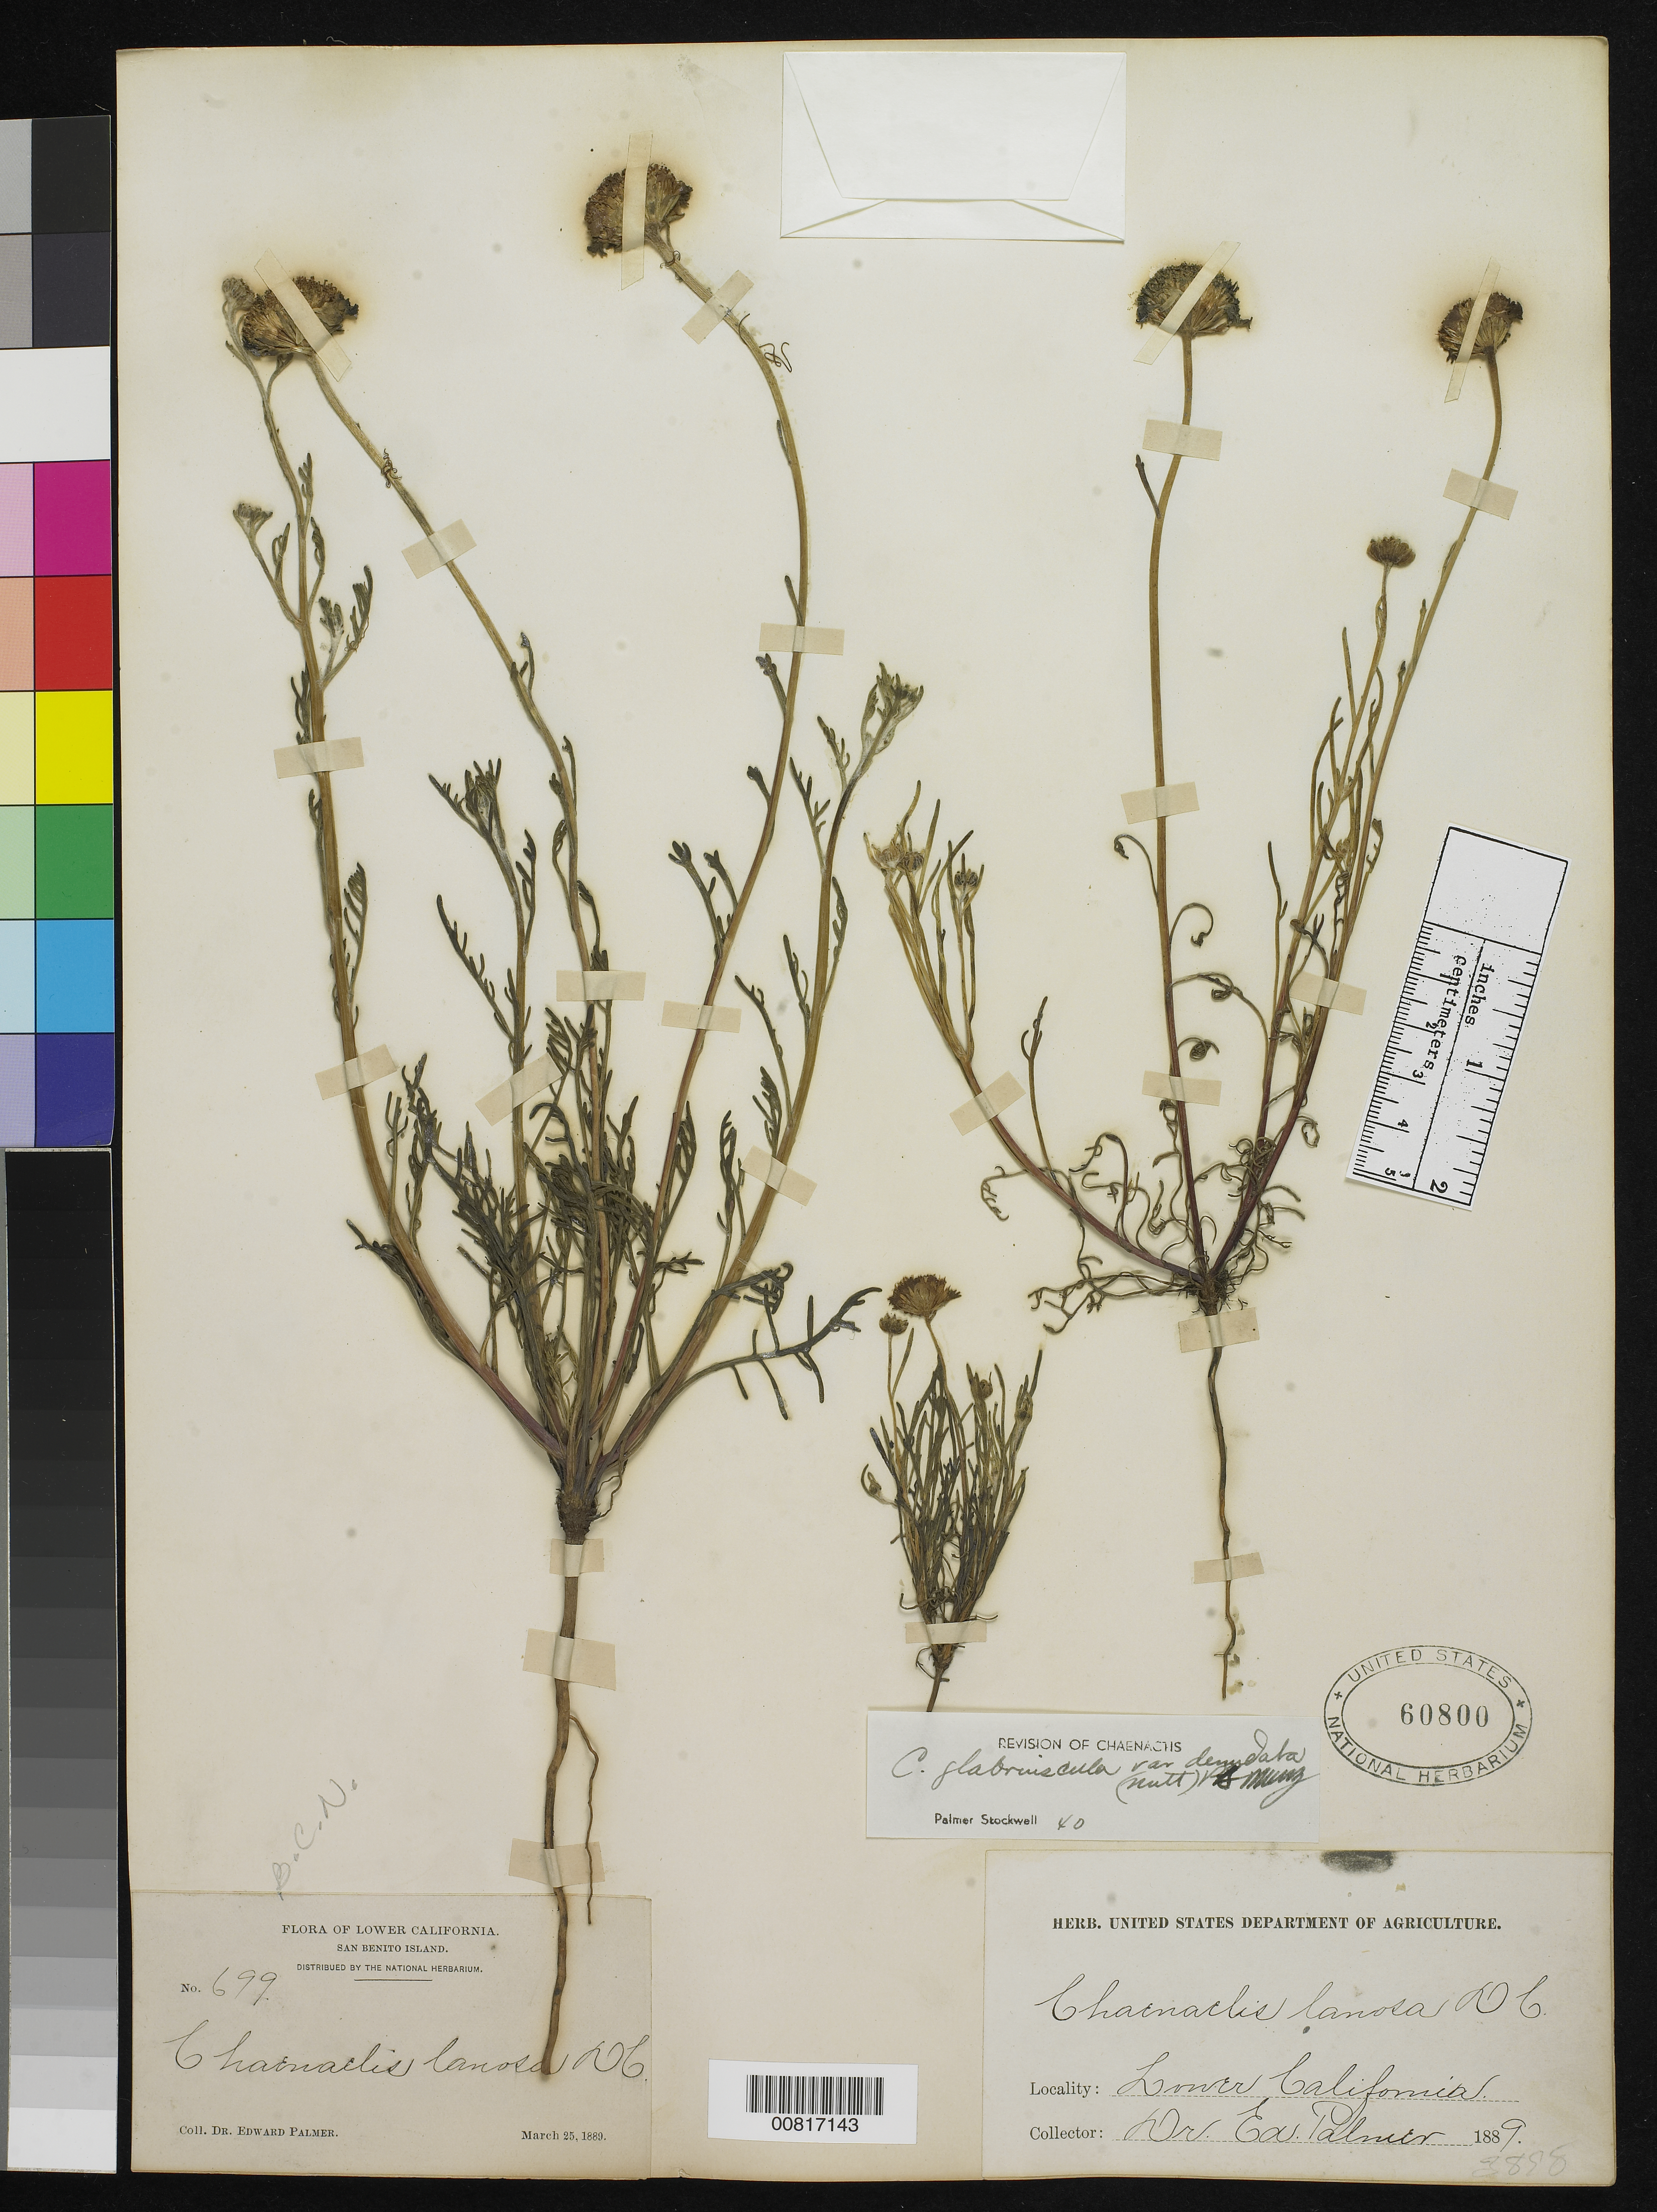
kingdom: Plantae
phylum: Tracheophyta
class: Magnoliopsida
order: Asterales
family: Asteraceae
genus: Chaenactis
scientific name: Chaenactis glabriuscula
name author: DC.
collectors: E. Palmer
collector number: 699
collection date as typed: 25 Mar 1889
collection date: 1889-03-25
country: Mexico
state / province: Baja California Norte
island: San Benito I.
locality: San Benito Island, Baja California.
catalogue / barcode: US 60800